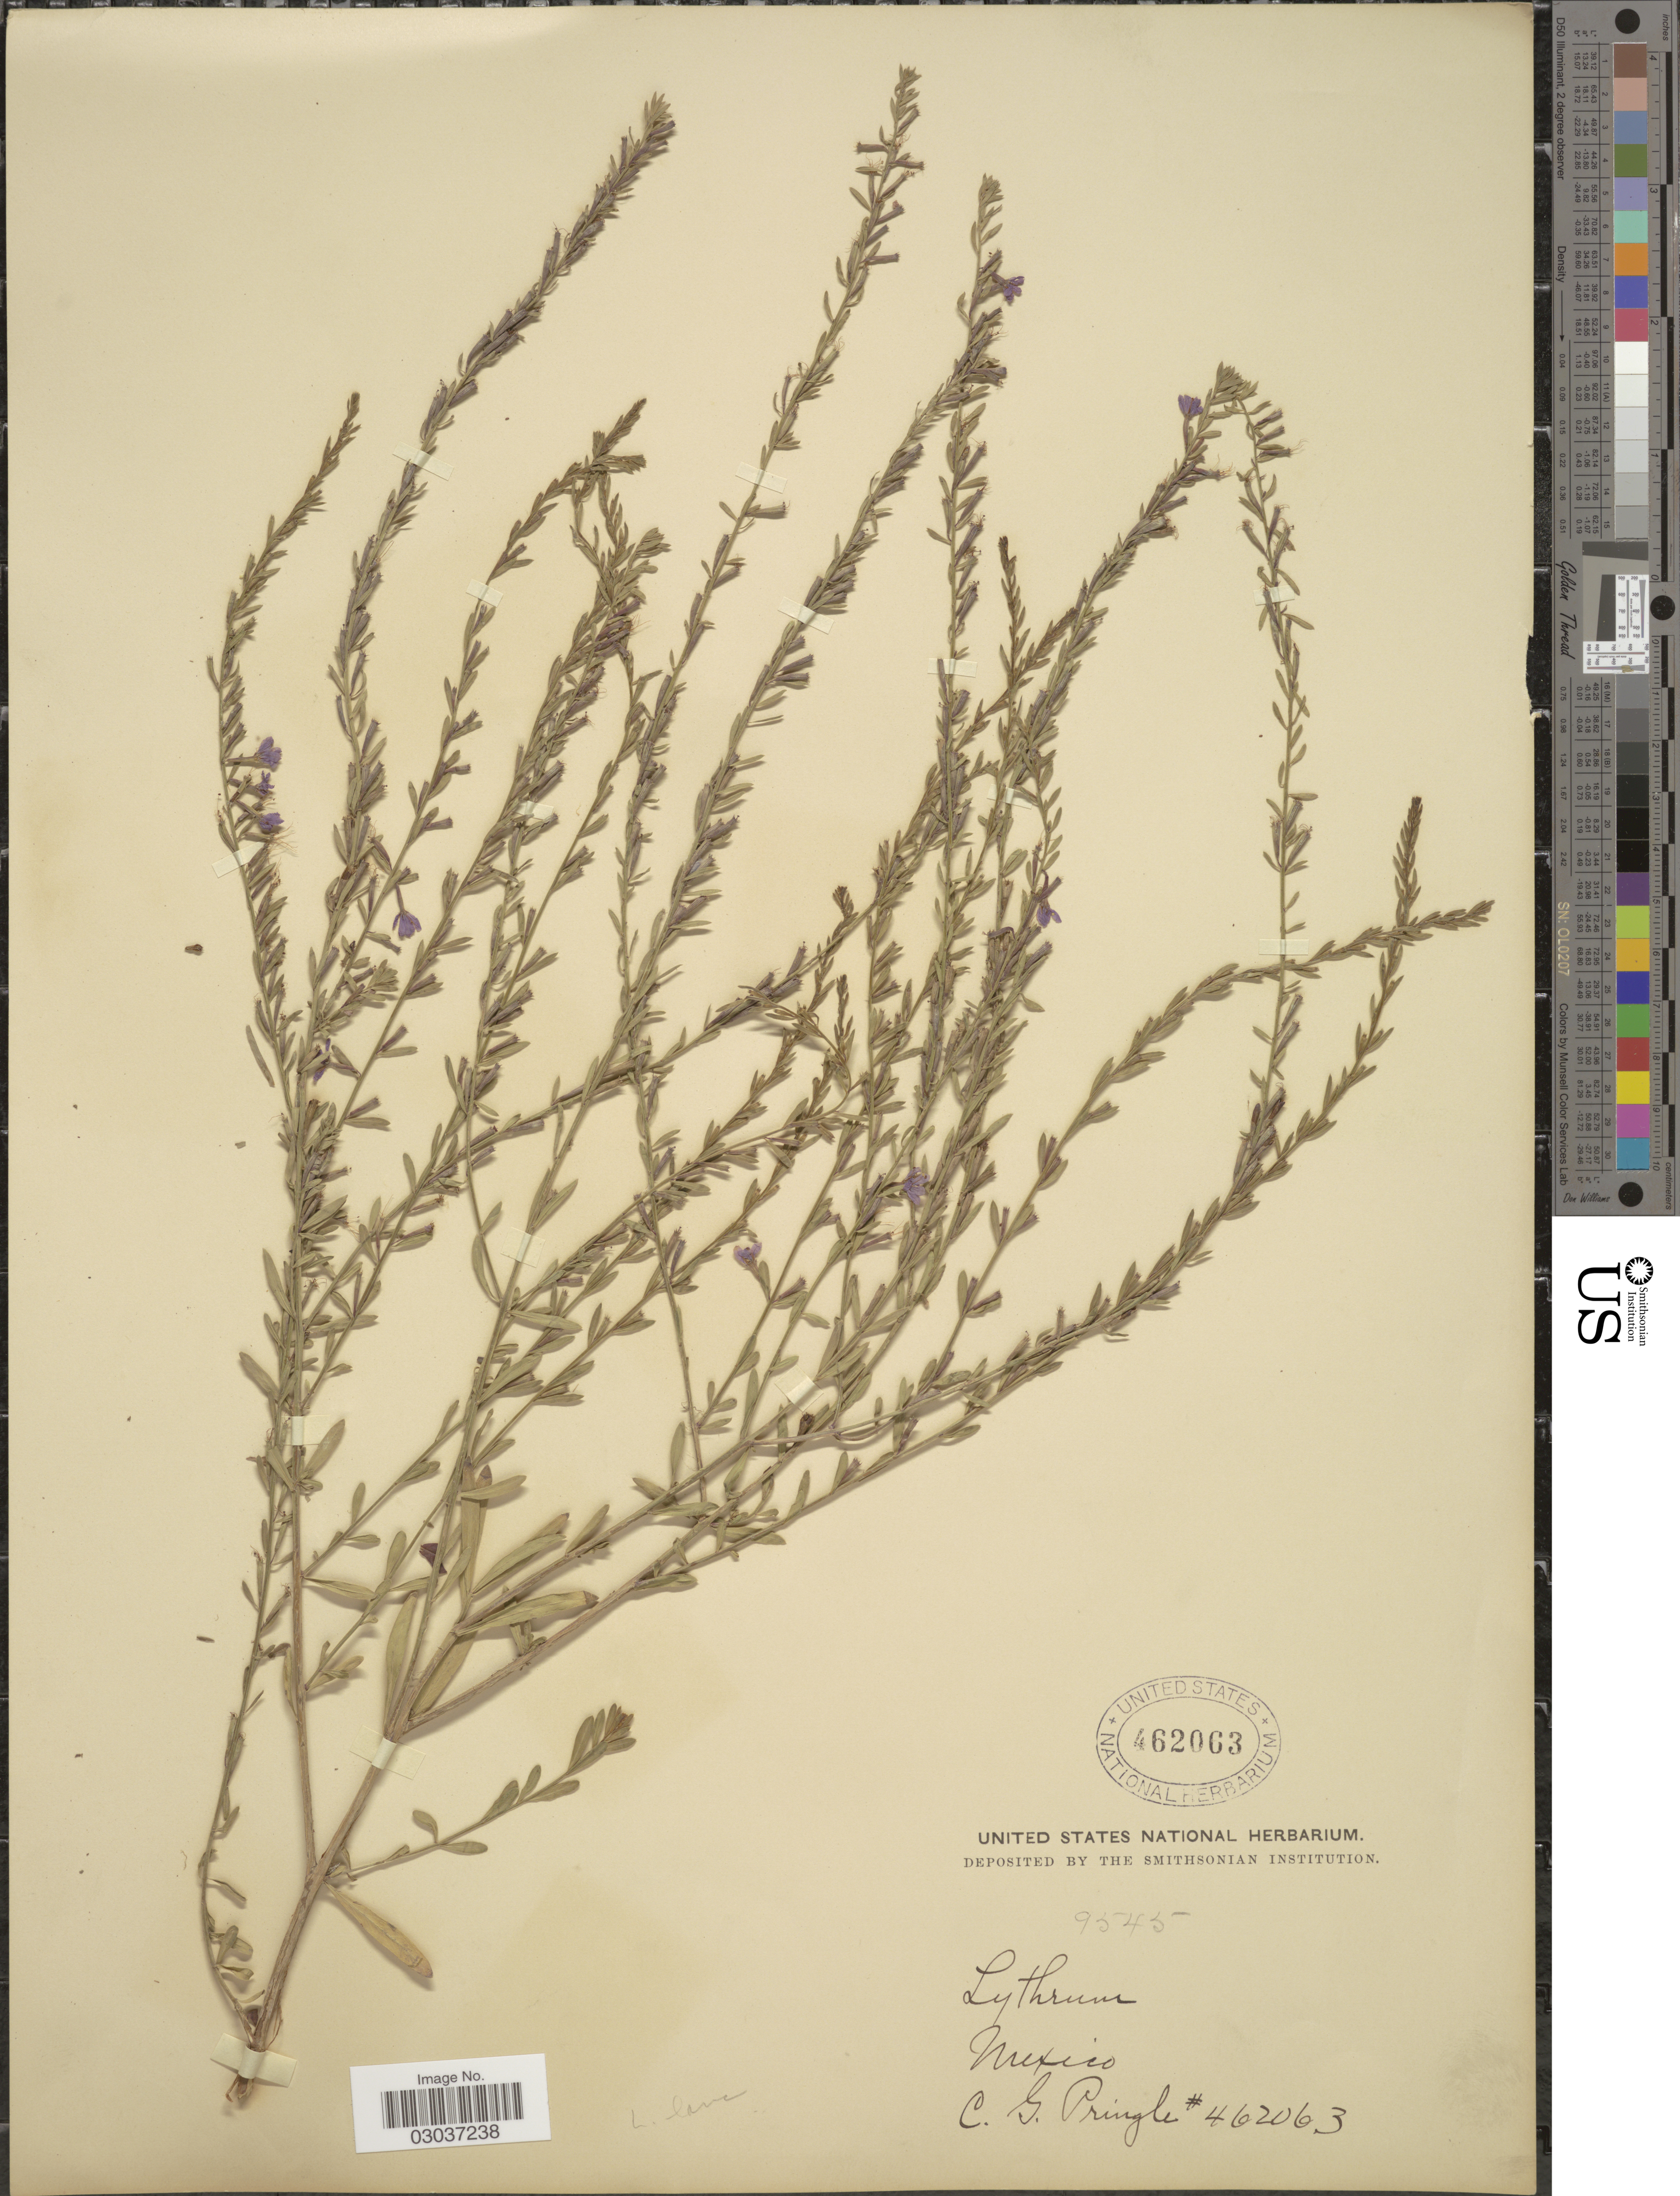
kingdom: Plantae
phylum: Tracheophyta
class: Magnoliopsida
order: Myrtales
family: Lythraceae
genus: Lythrum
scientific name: Lythrum lanceolatum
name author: Elliott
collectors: C. G. Pringle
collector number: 462063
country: Mexico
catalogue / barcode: US 462063